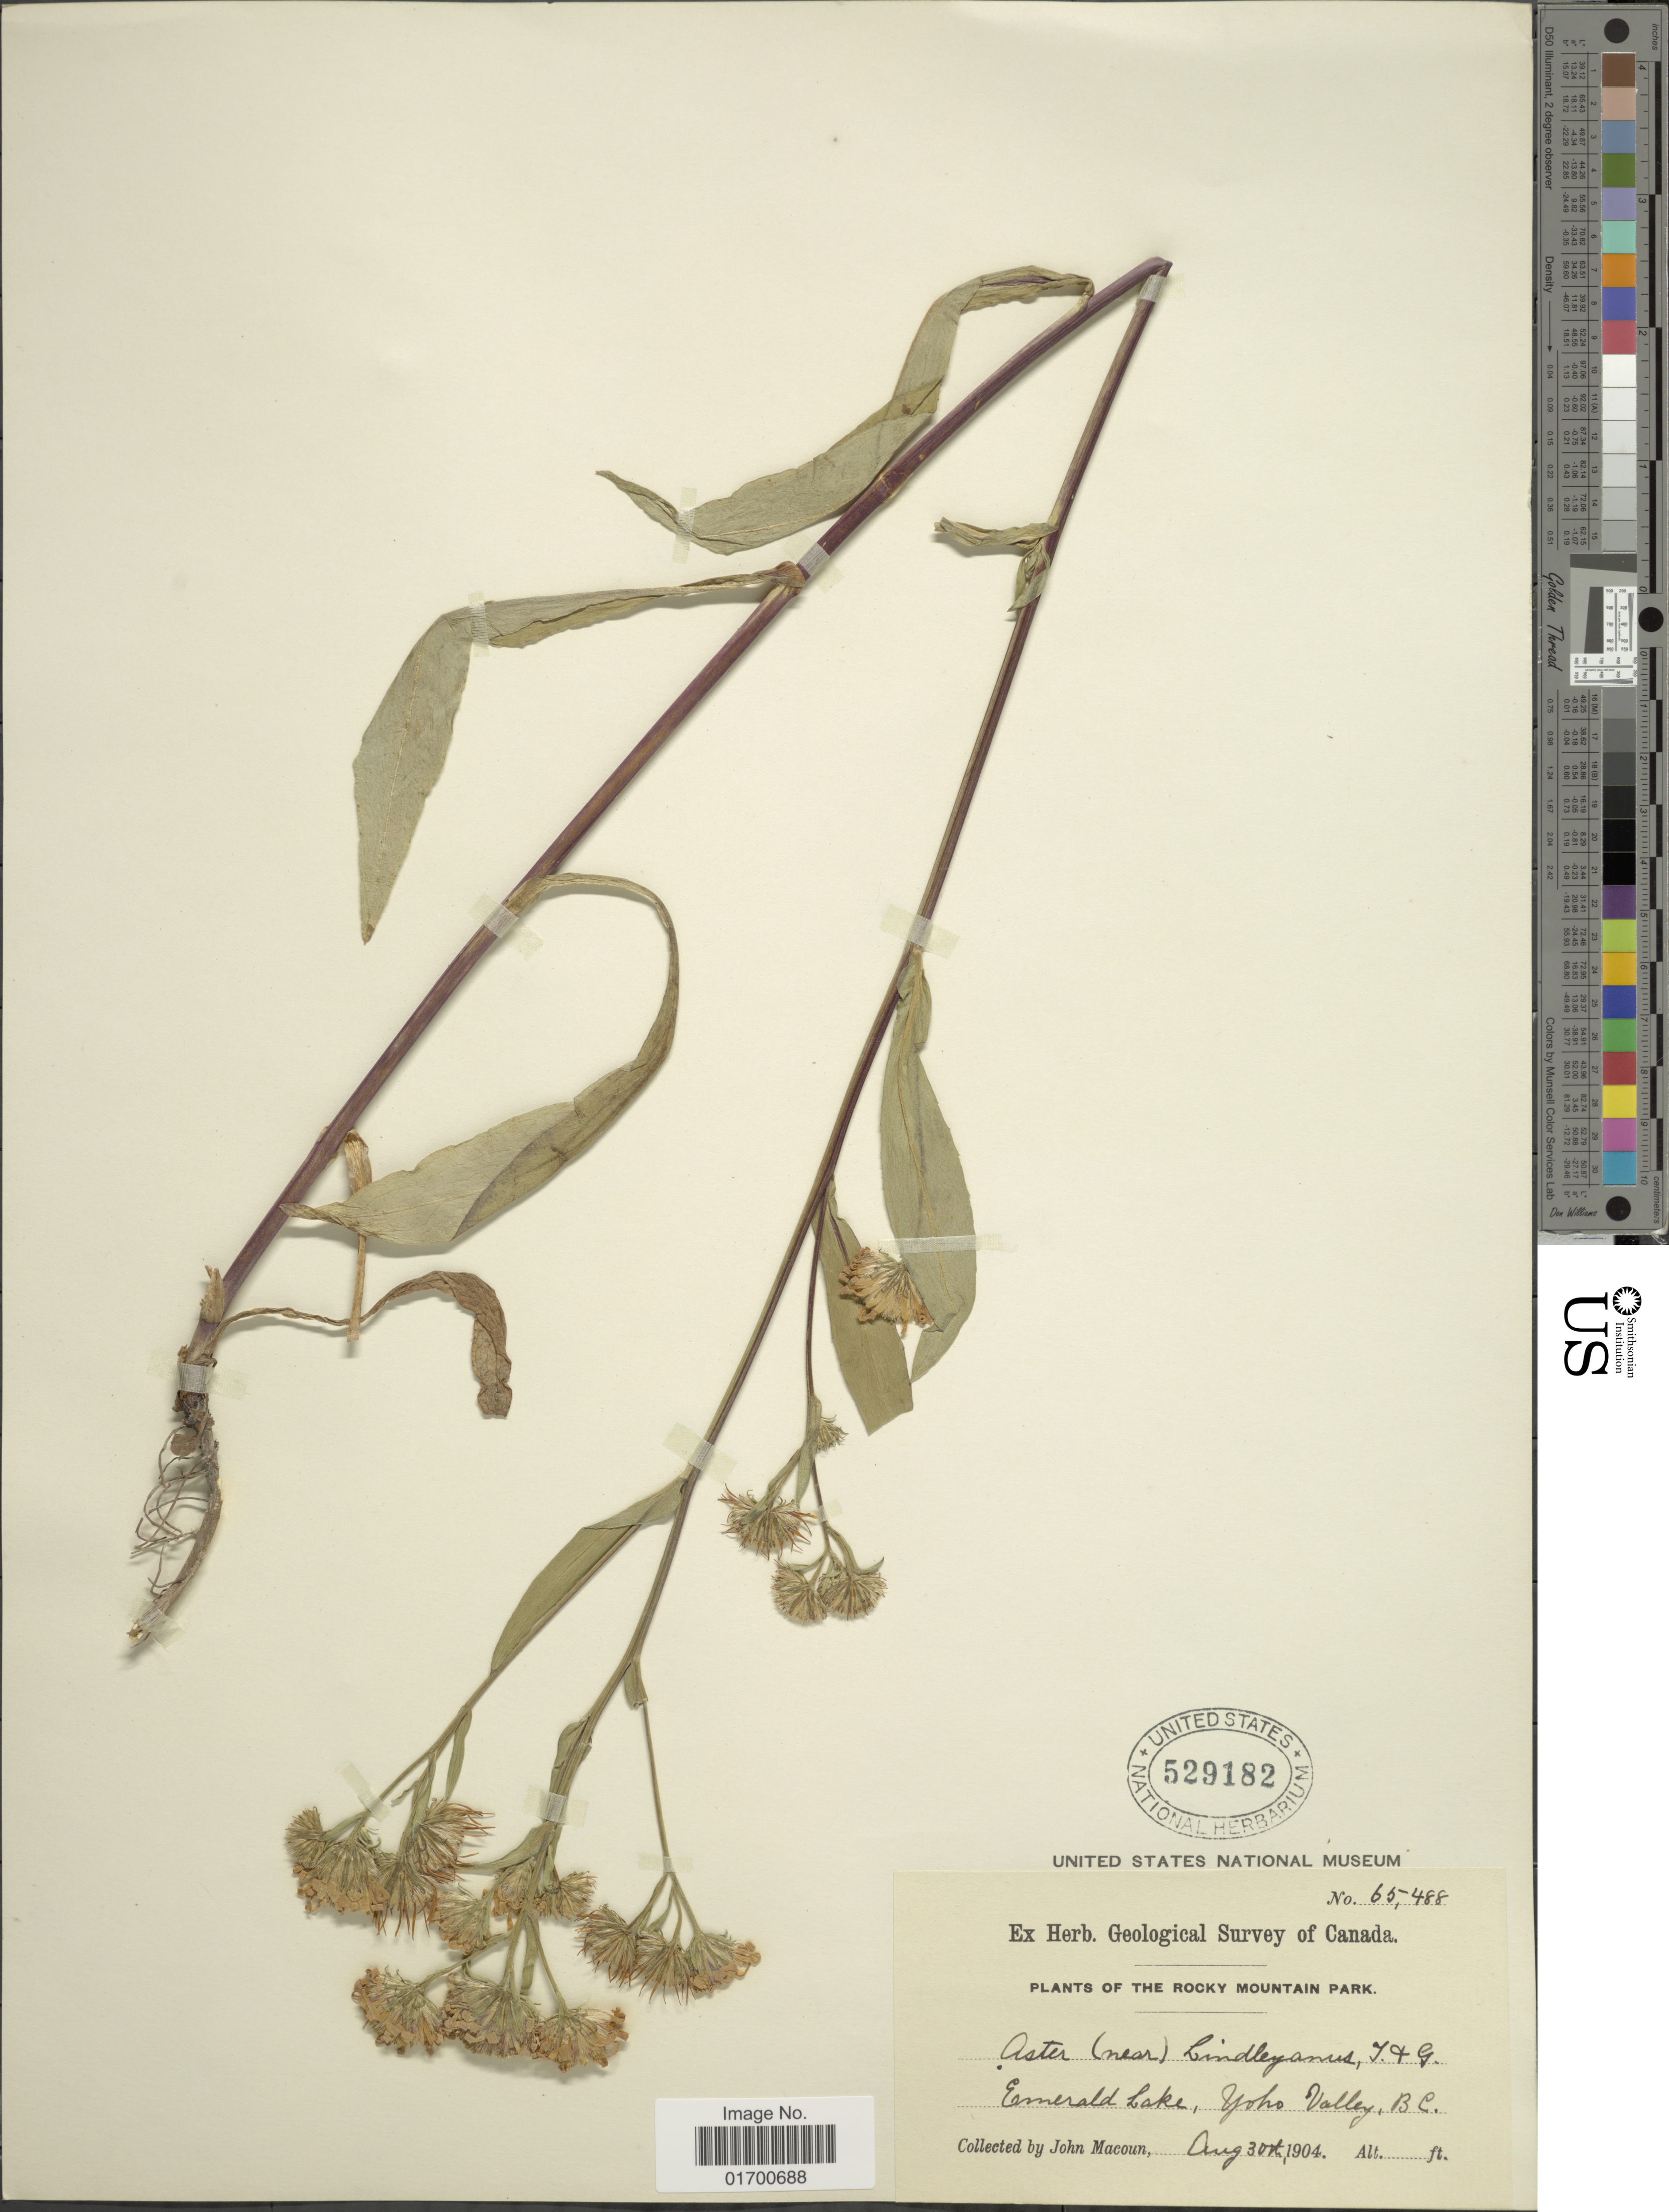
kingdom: Plantae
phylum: Tracheophyta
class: Magnoliopsida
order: Asterales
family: Asteraceae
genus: Symphyotrichum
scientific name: Symphyotrichum ciliolatum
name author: (Lindl.) Á. Löve & D. Löve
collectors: J. Macoun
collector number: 65488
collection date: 1904-08-30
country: Canada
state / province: British Columbia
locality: The Rocky Mountain Park, Ermerald Lake, Yoho Valley, B.C.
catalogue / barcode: US 529182